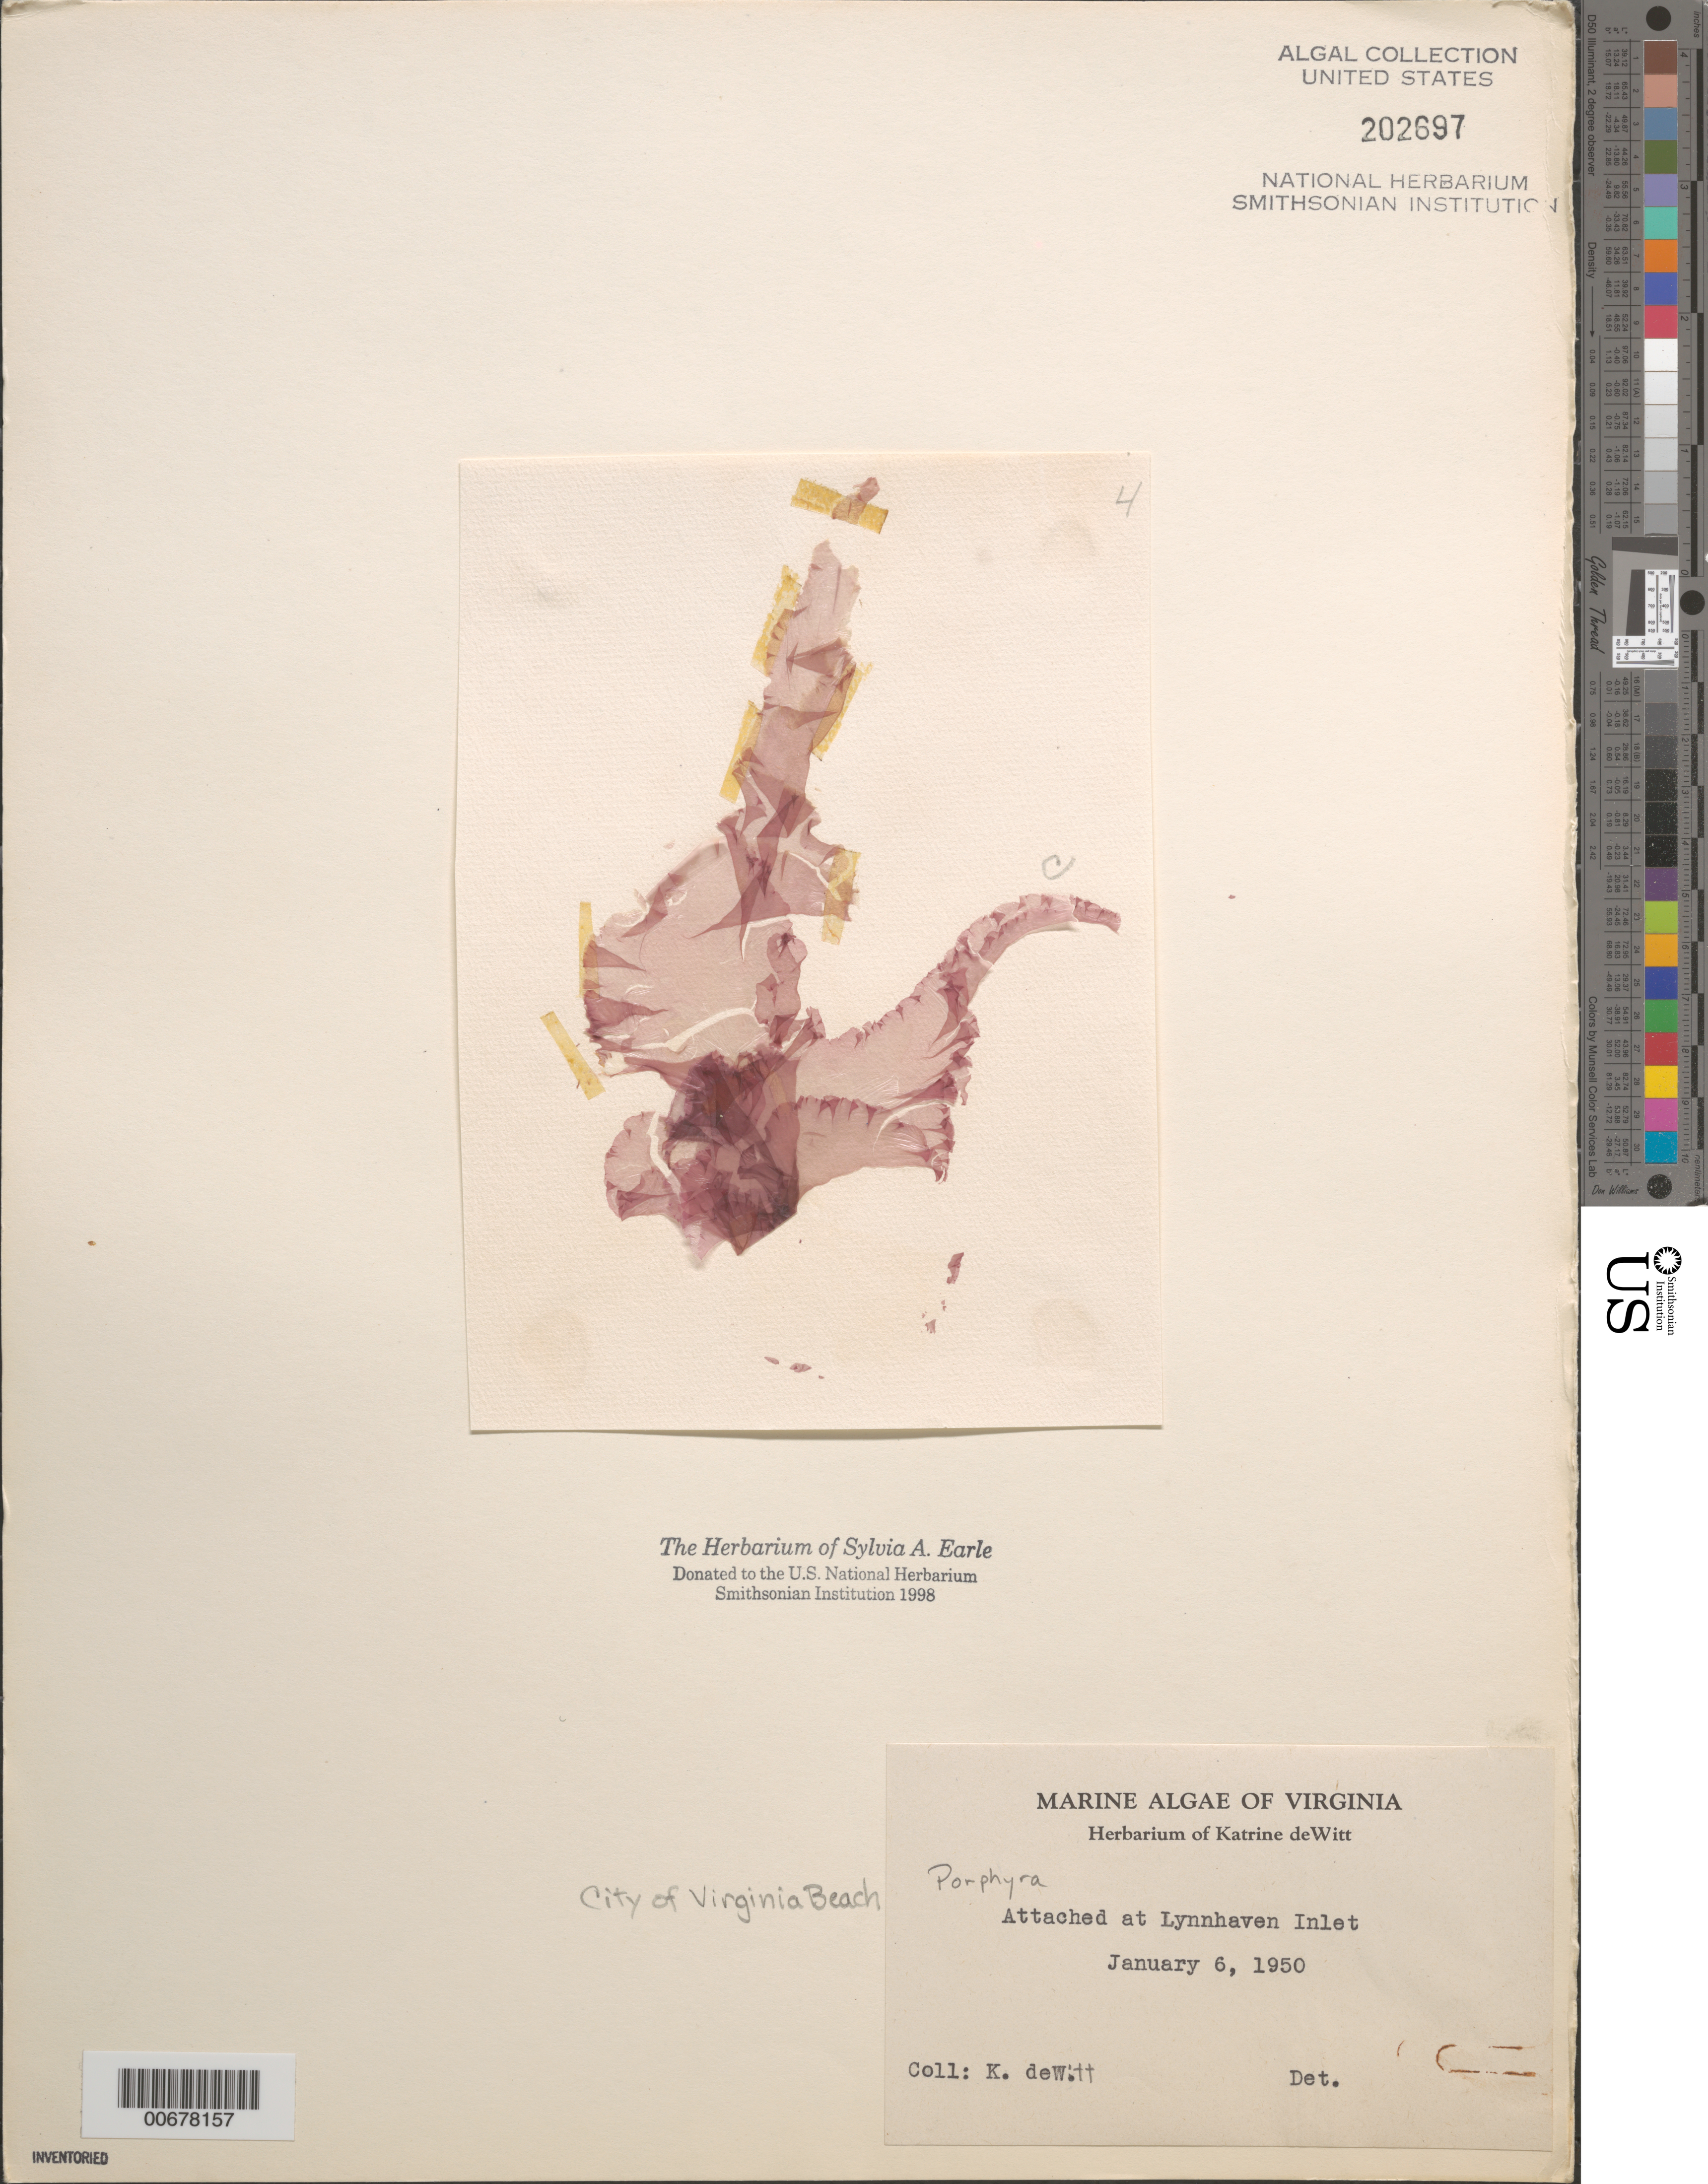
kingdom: Plantae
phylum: Rhodophyta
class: Bangiophyceae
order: Bangiales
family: Bangiaceae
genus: Porphyra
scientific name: Porphyra sp.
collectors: K. deWitt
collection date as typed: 06 Jan 1950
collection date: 1950-01-06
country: United States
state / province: Virginia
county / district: City of Virginia Beach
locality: Lynnhaven Inlet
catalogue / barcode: US 202697